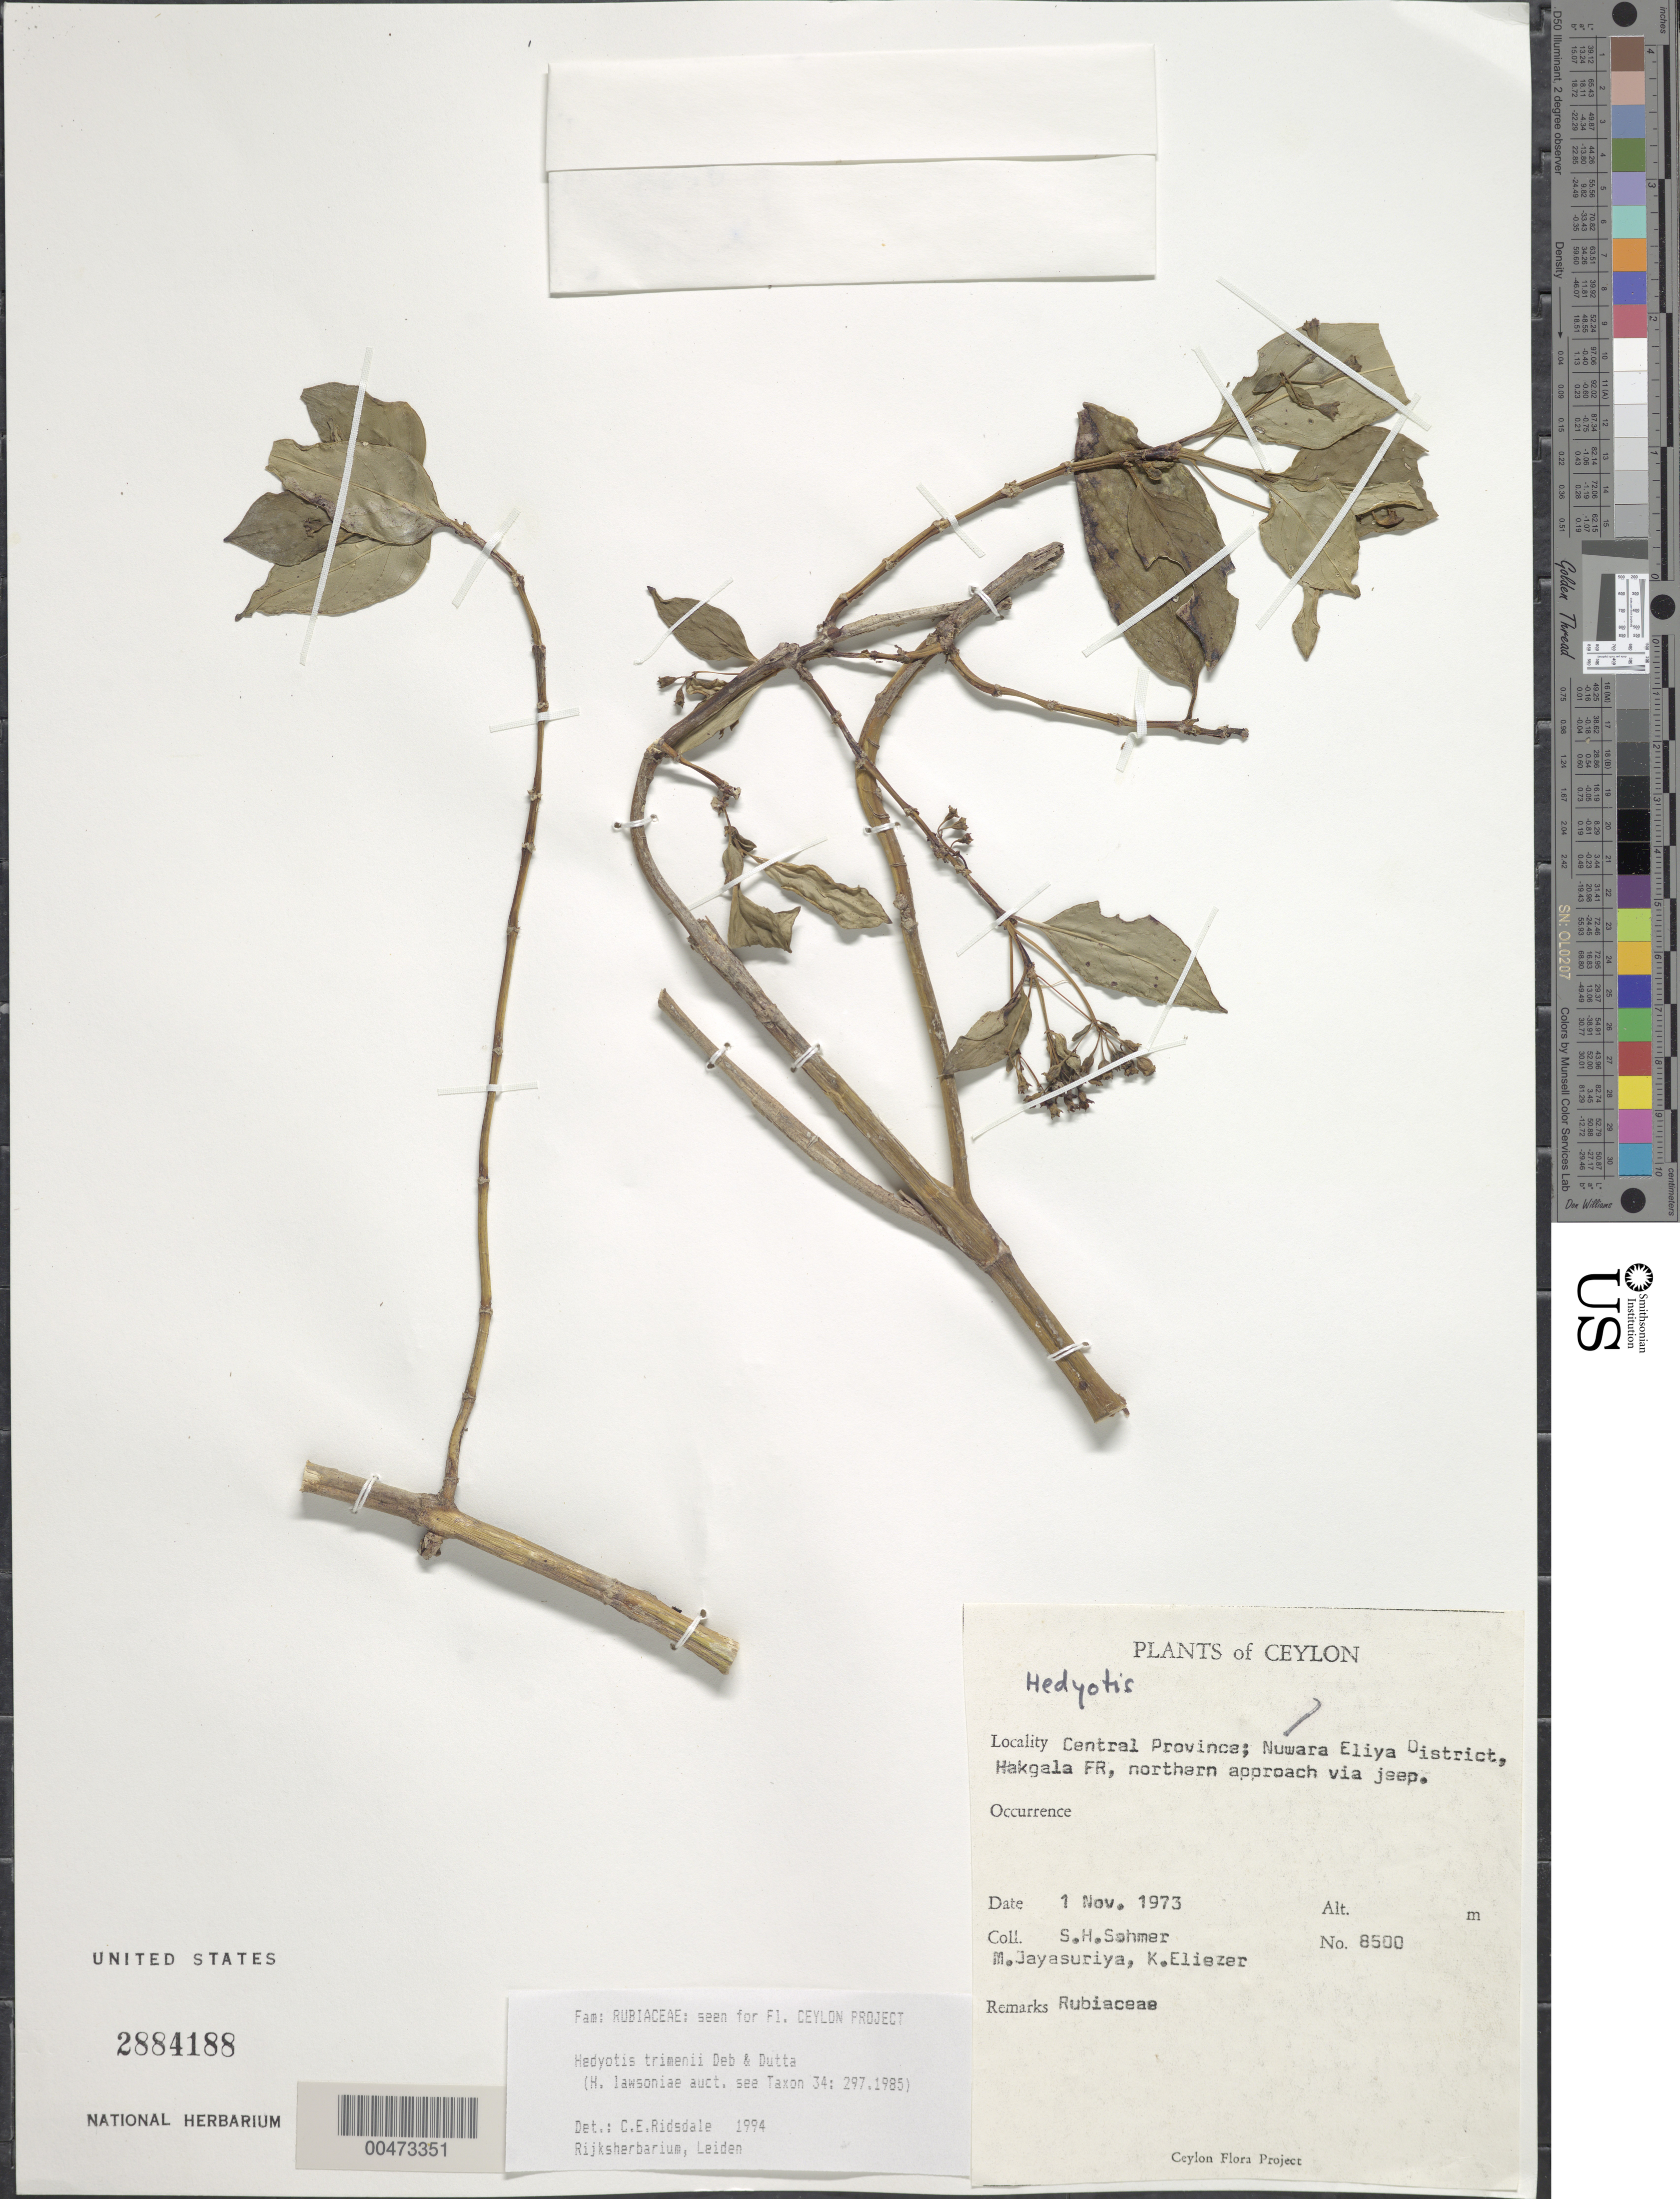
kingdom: Plantae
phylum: Tracheophyta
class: Magnoliopsida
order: Gentianales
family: Rubiaceae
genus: Hedyotis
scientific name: Hedyotis trimenii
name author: Deb & R. Dutta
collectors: S. H. Sohmer, A. H. Jayasuriya & K. Eliezer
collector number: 8500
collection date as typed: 01 Nov 1973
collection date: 1973-11-01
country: Sri Lanka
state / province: Central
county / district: Nuwara Eliya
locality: Hakgala FR, N approach via jeep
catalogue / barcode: US 2884188